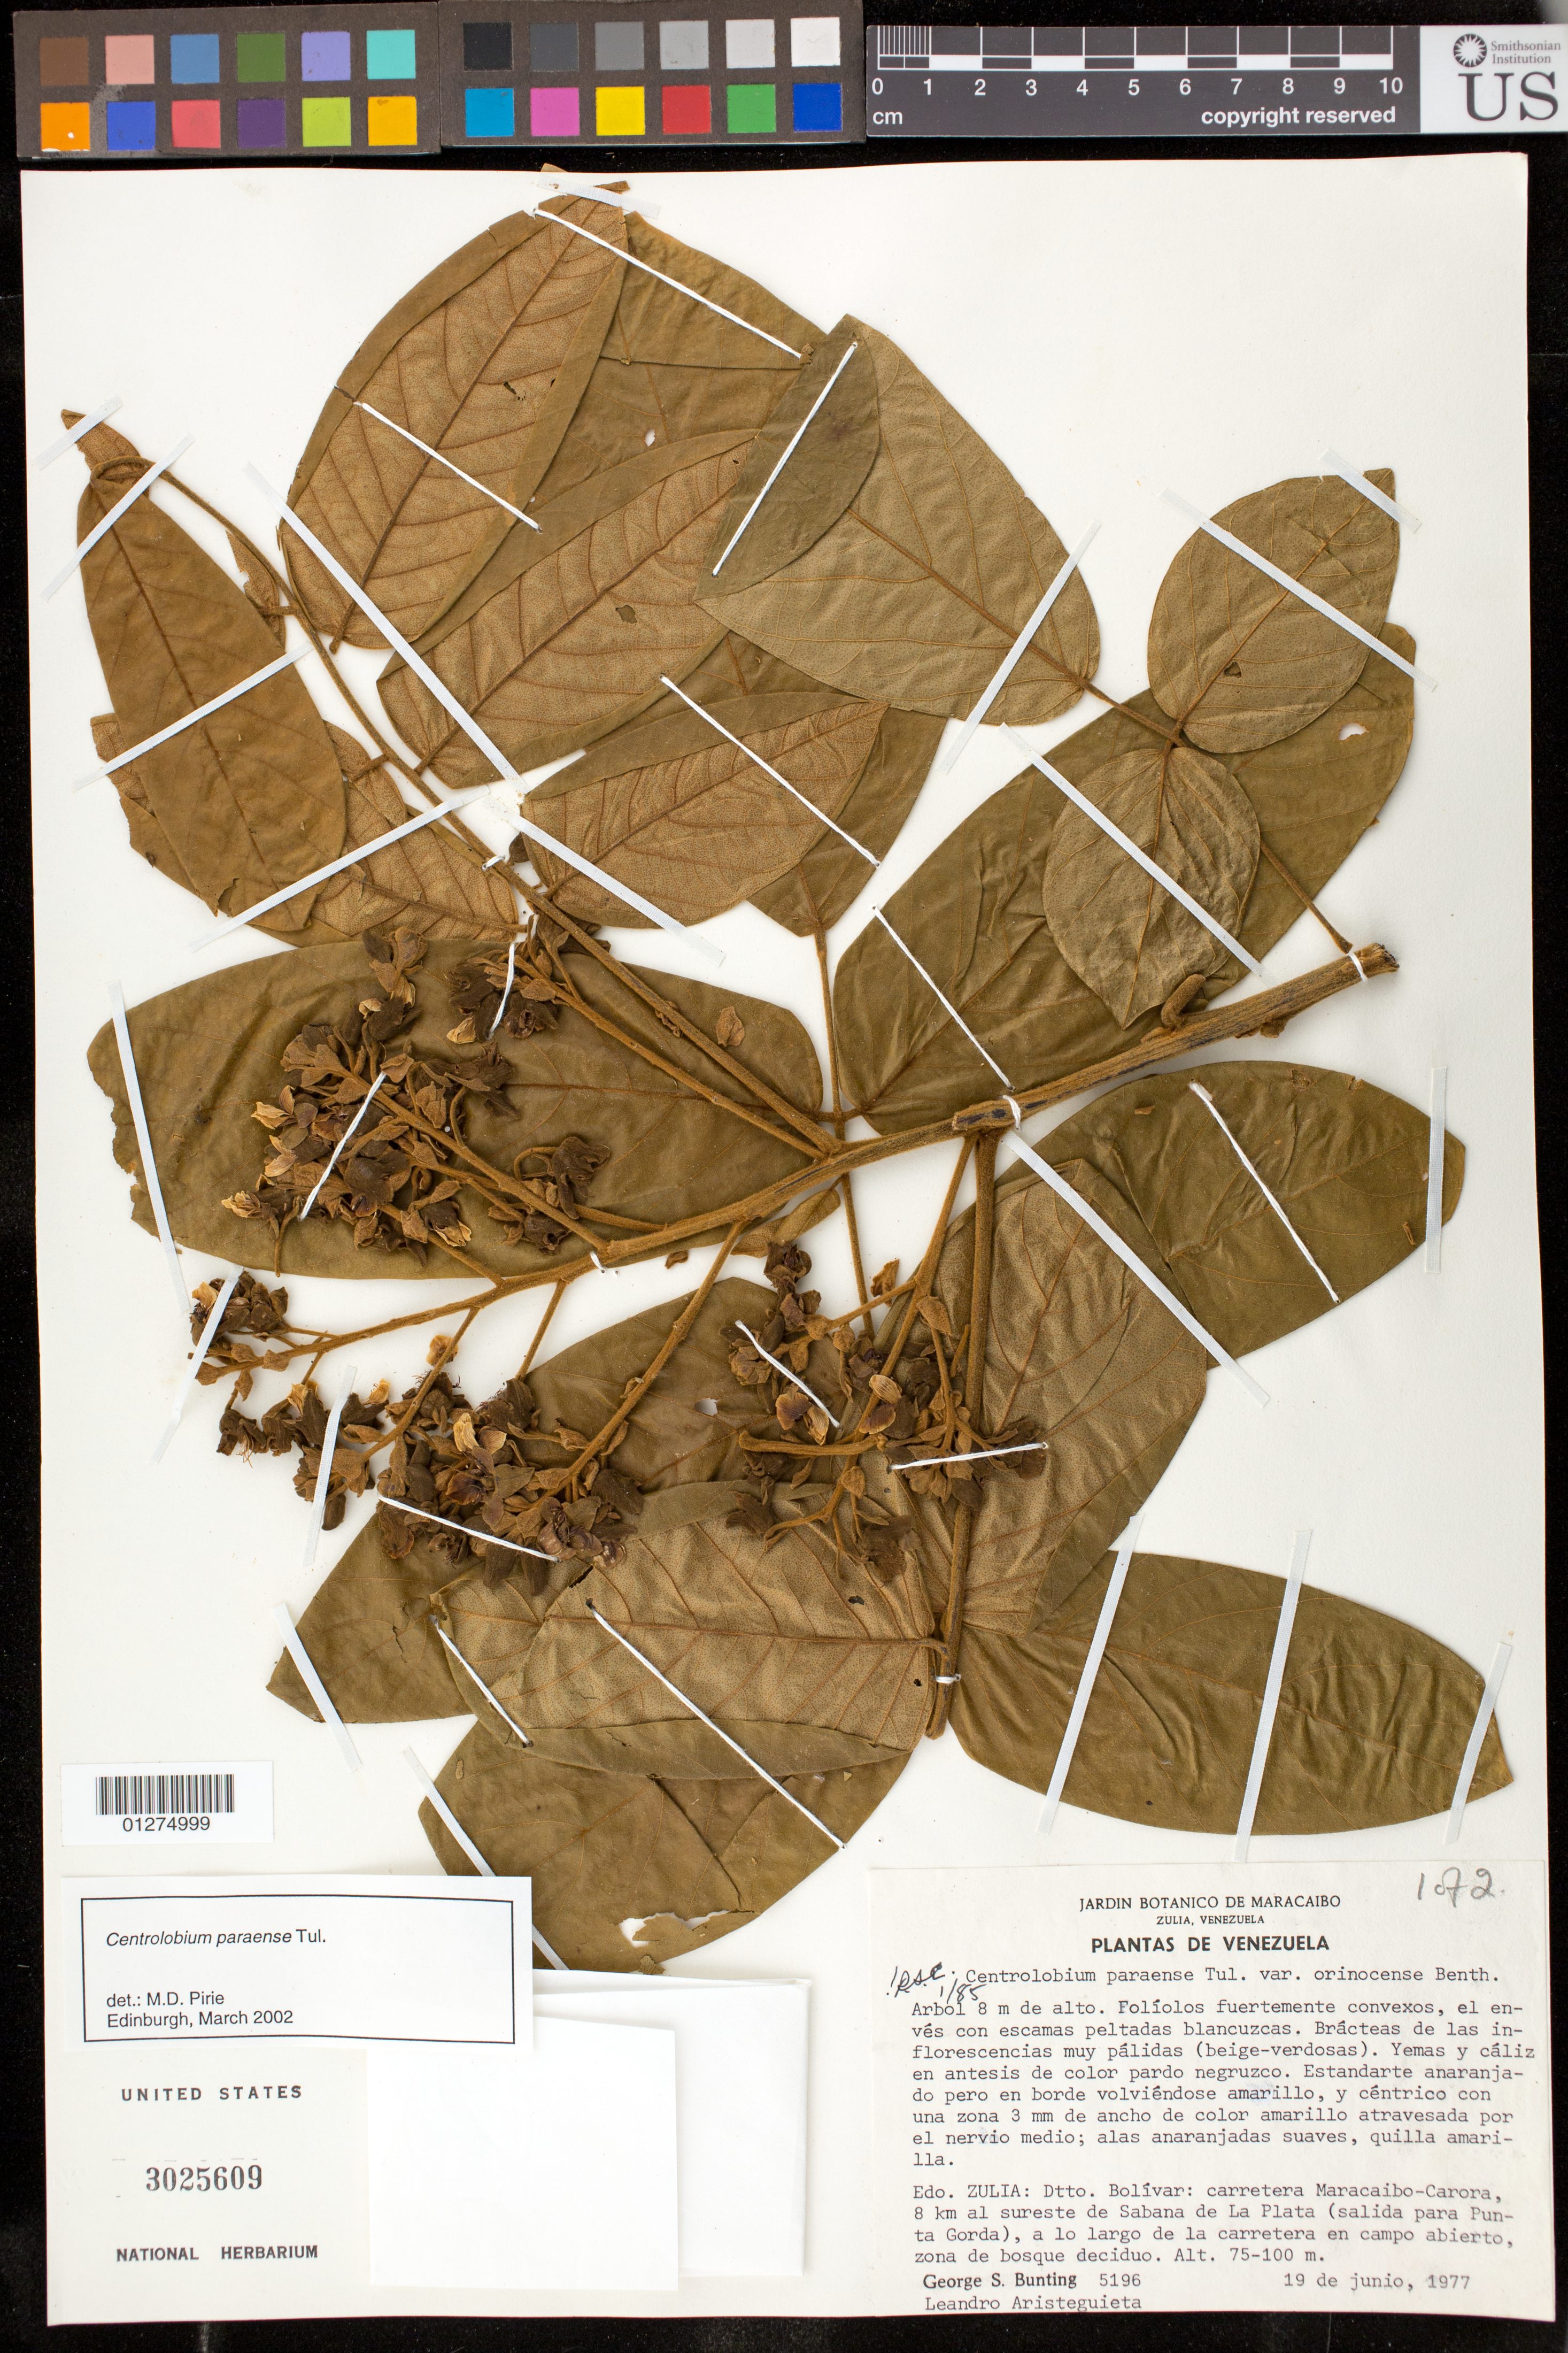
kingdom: Plantae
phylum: Tracheophyta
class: Magnoliopsida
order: Fabales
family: Fabaceae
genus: Centrolobium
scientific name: Centrolobium paraense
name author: Tul.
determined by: Pirie, M. D., (U)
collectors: G. S. Bunting & L. Aristeguieta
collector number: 5196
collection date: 1977-06-19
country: Venezuela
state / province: Zulia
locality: Dtto. Bolívar: carretera Maracaibo-Carora, 8 km al sureste de Sabana de La Plata (salida para Punta Gorda)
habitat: a lo largo de la carretera en campo abierto, zona de bosque deciduo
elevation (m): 75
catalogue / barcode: US 3025609